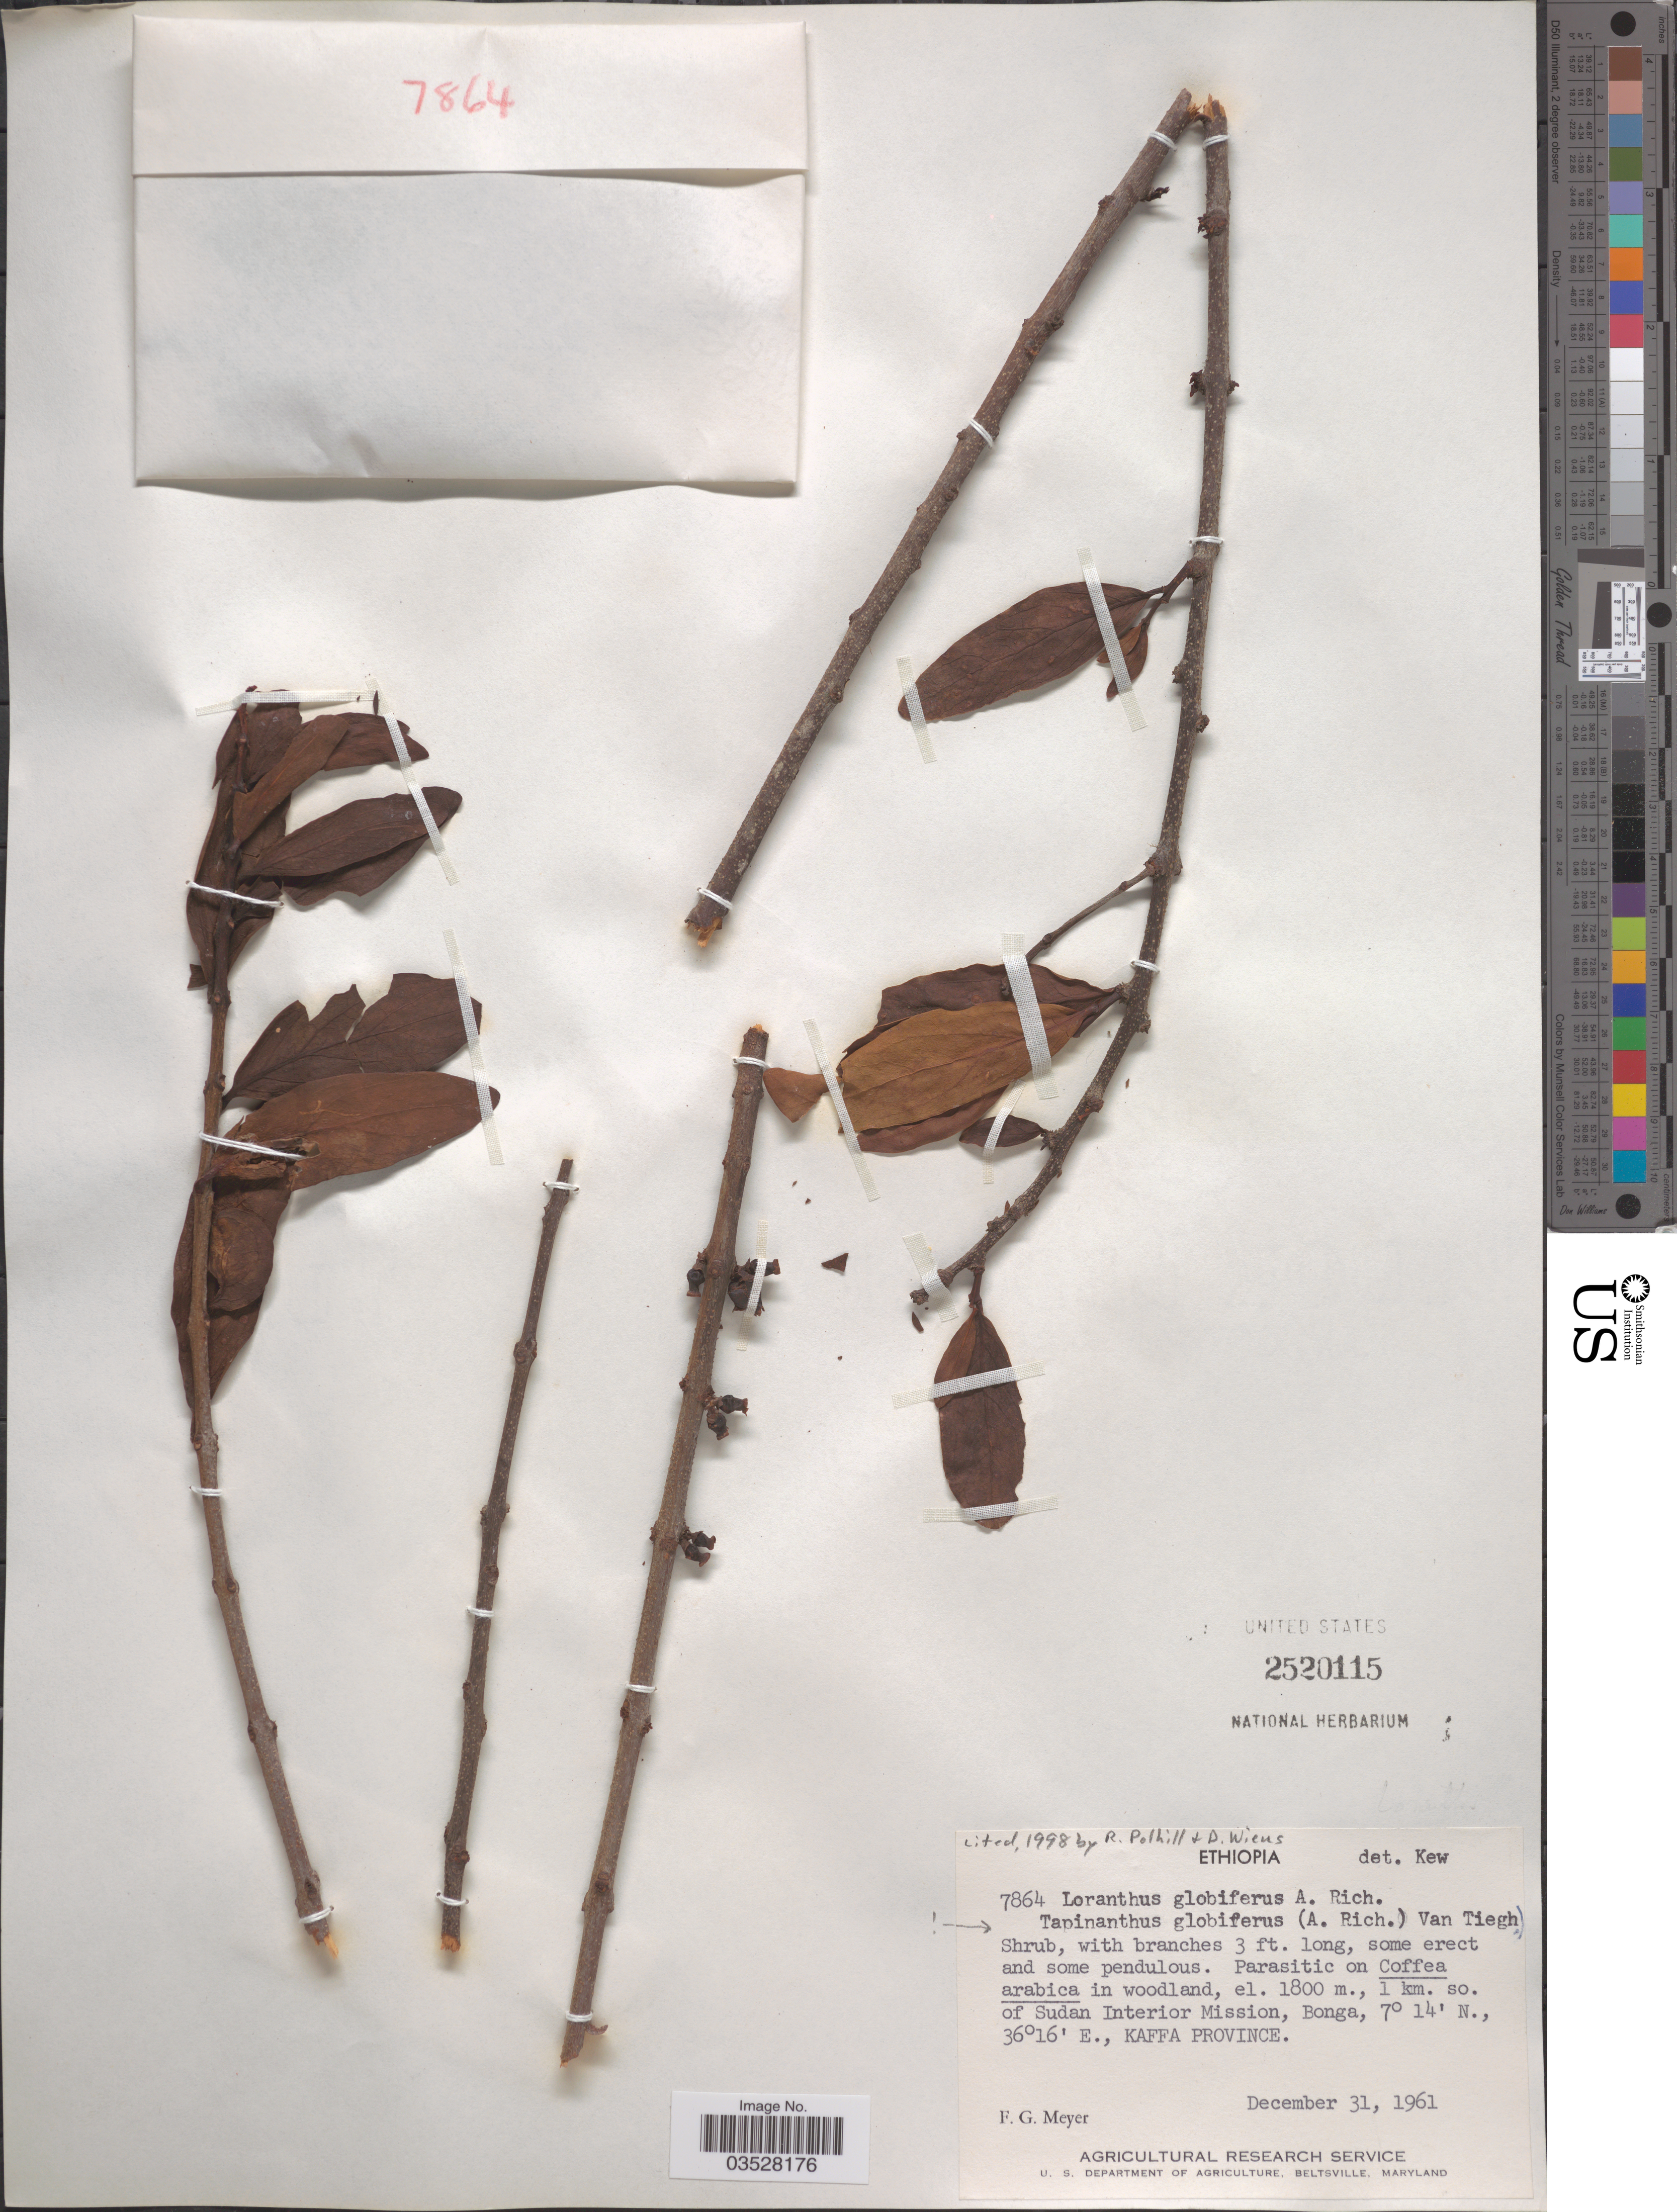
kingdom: Plantae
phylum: Tracheophyta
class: Magnoliopsida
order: Santalales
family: Loranthaceae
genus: Tapinanthus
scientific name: Tapinanthus globiferus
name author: (A. Rich.) Tiegh.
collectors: F. G. Meyer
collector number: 7864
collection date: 1961-12-31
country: Ethiopia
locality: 1 km. so. of Sudan Interior Mission, Bonga, Kaffa Province.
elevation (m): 1800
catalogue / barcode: US 2520115